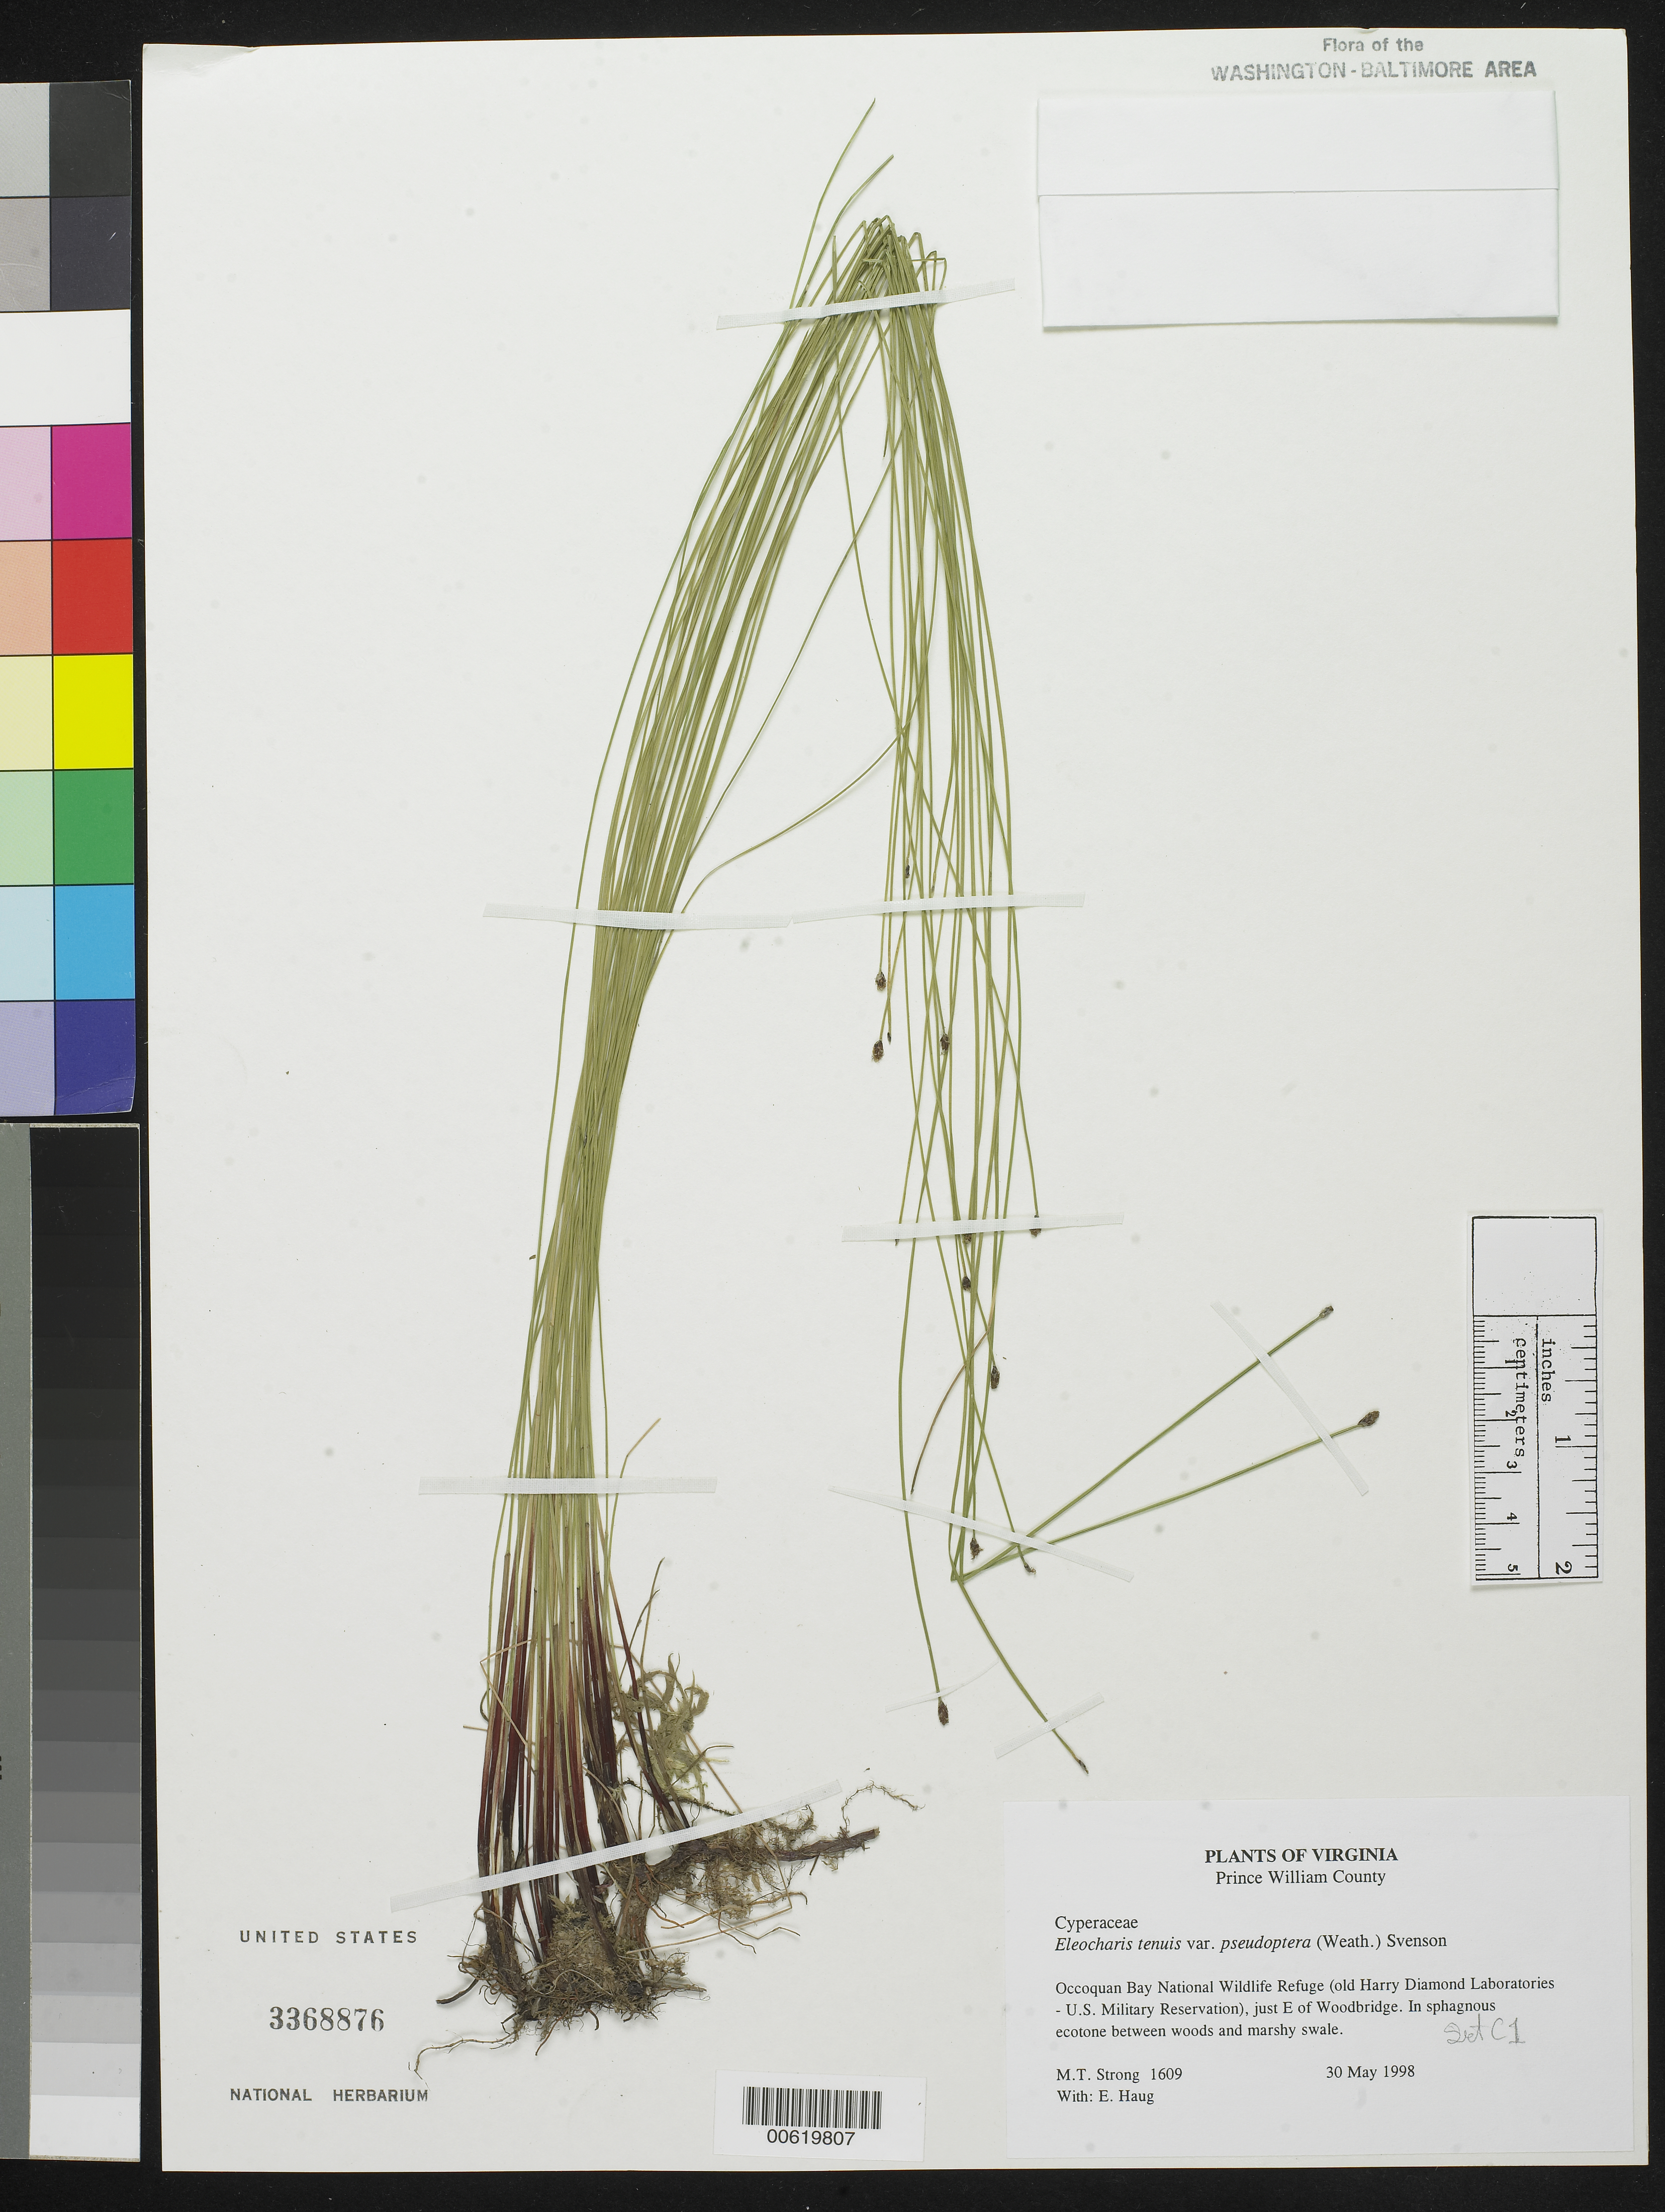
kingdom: Plantae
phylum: Tracheophyta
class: Liliopsida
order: Poales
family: Cyperaceae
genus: Eleocharis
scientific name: Eleocharis tenuis var. pseudoptera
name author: (Weath.) Svenson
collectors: M. T. Strong & E. Haug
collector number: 1609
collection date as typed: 30 May 1998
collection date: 1998-05-30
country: United States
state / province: Virginia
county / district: Prince William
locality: Occoquan Bay National Wildlife Refuge (old Harry Diamond Laboratories - U.S. Military Reservation), just E of Woodbridge.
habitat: In sphagnous ecotone between woods and marshy swale.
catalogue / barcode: US 3368876